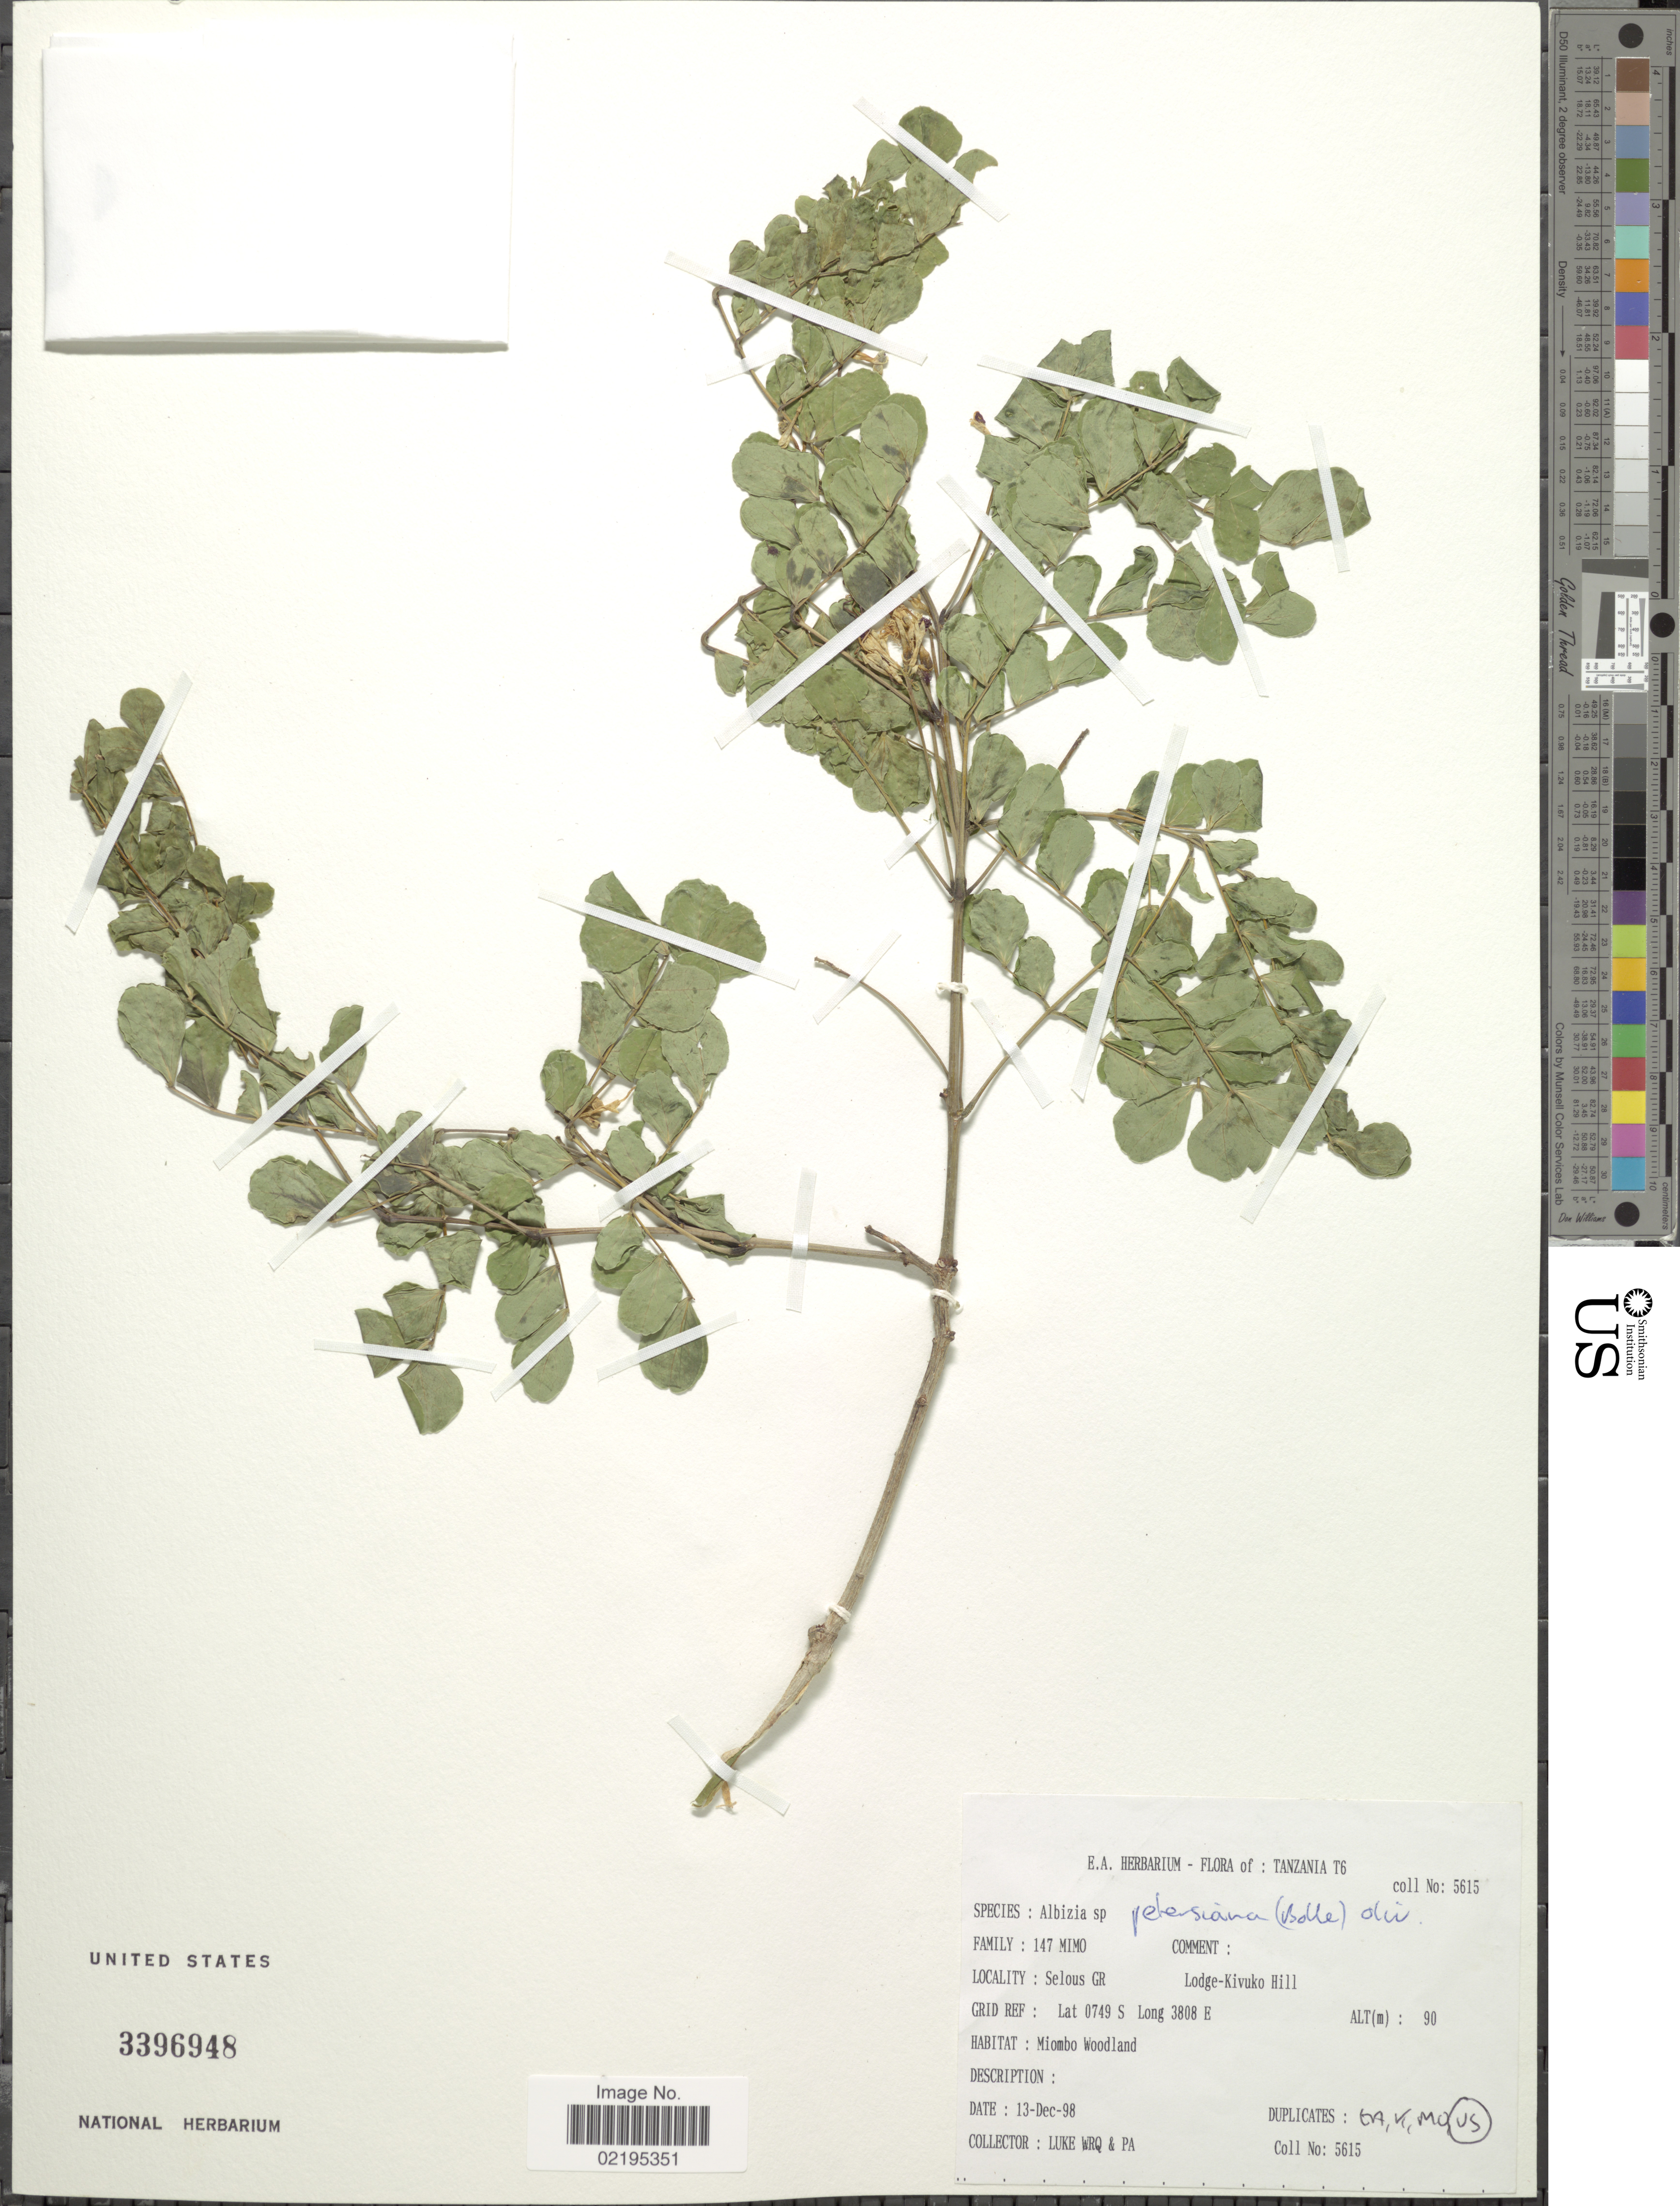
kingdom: Plantae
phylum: Tracheophyta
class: Magnoliopsida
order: Fabales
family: Fabaceae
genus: Albizia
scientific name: Albizia petersiana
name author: (Bolle) Oliv.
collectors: Q. Luke & P. Luke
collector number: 5615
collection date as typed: Transcribed d/m/y: 13/12/98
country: Tanzania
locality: Tanzania T6, Selous GR, Lodge-Kivuko Hill, Miombo Woodland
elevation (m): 90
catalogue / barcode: US 3396948